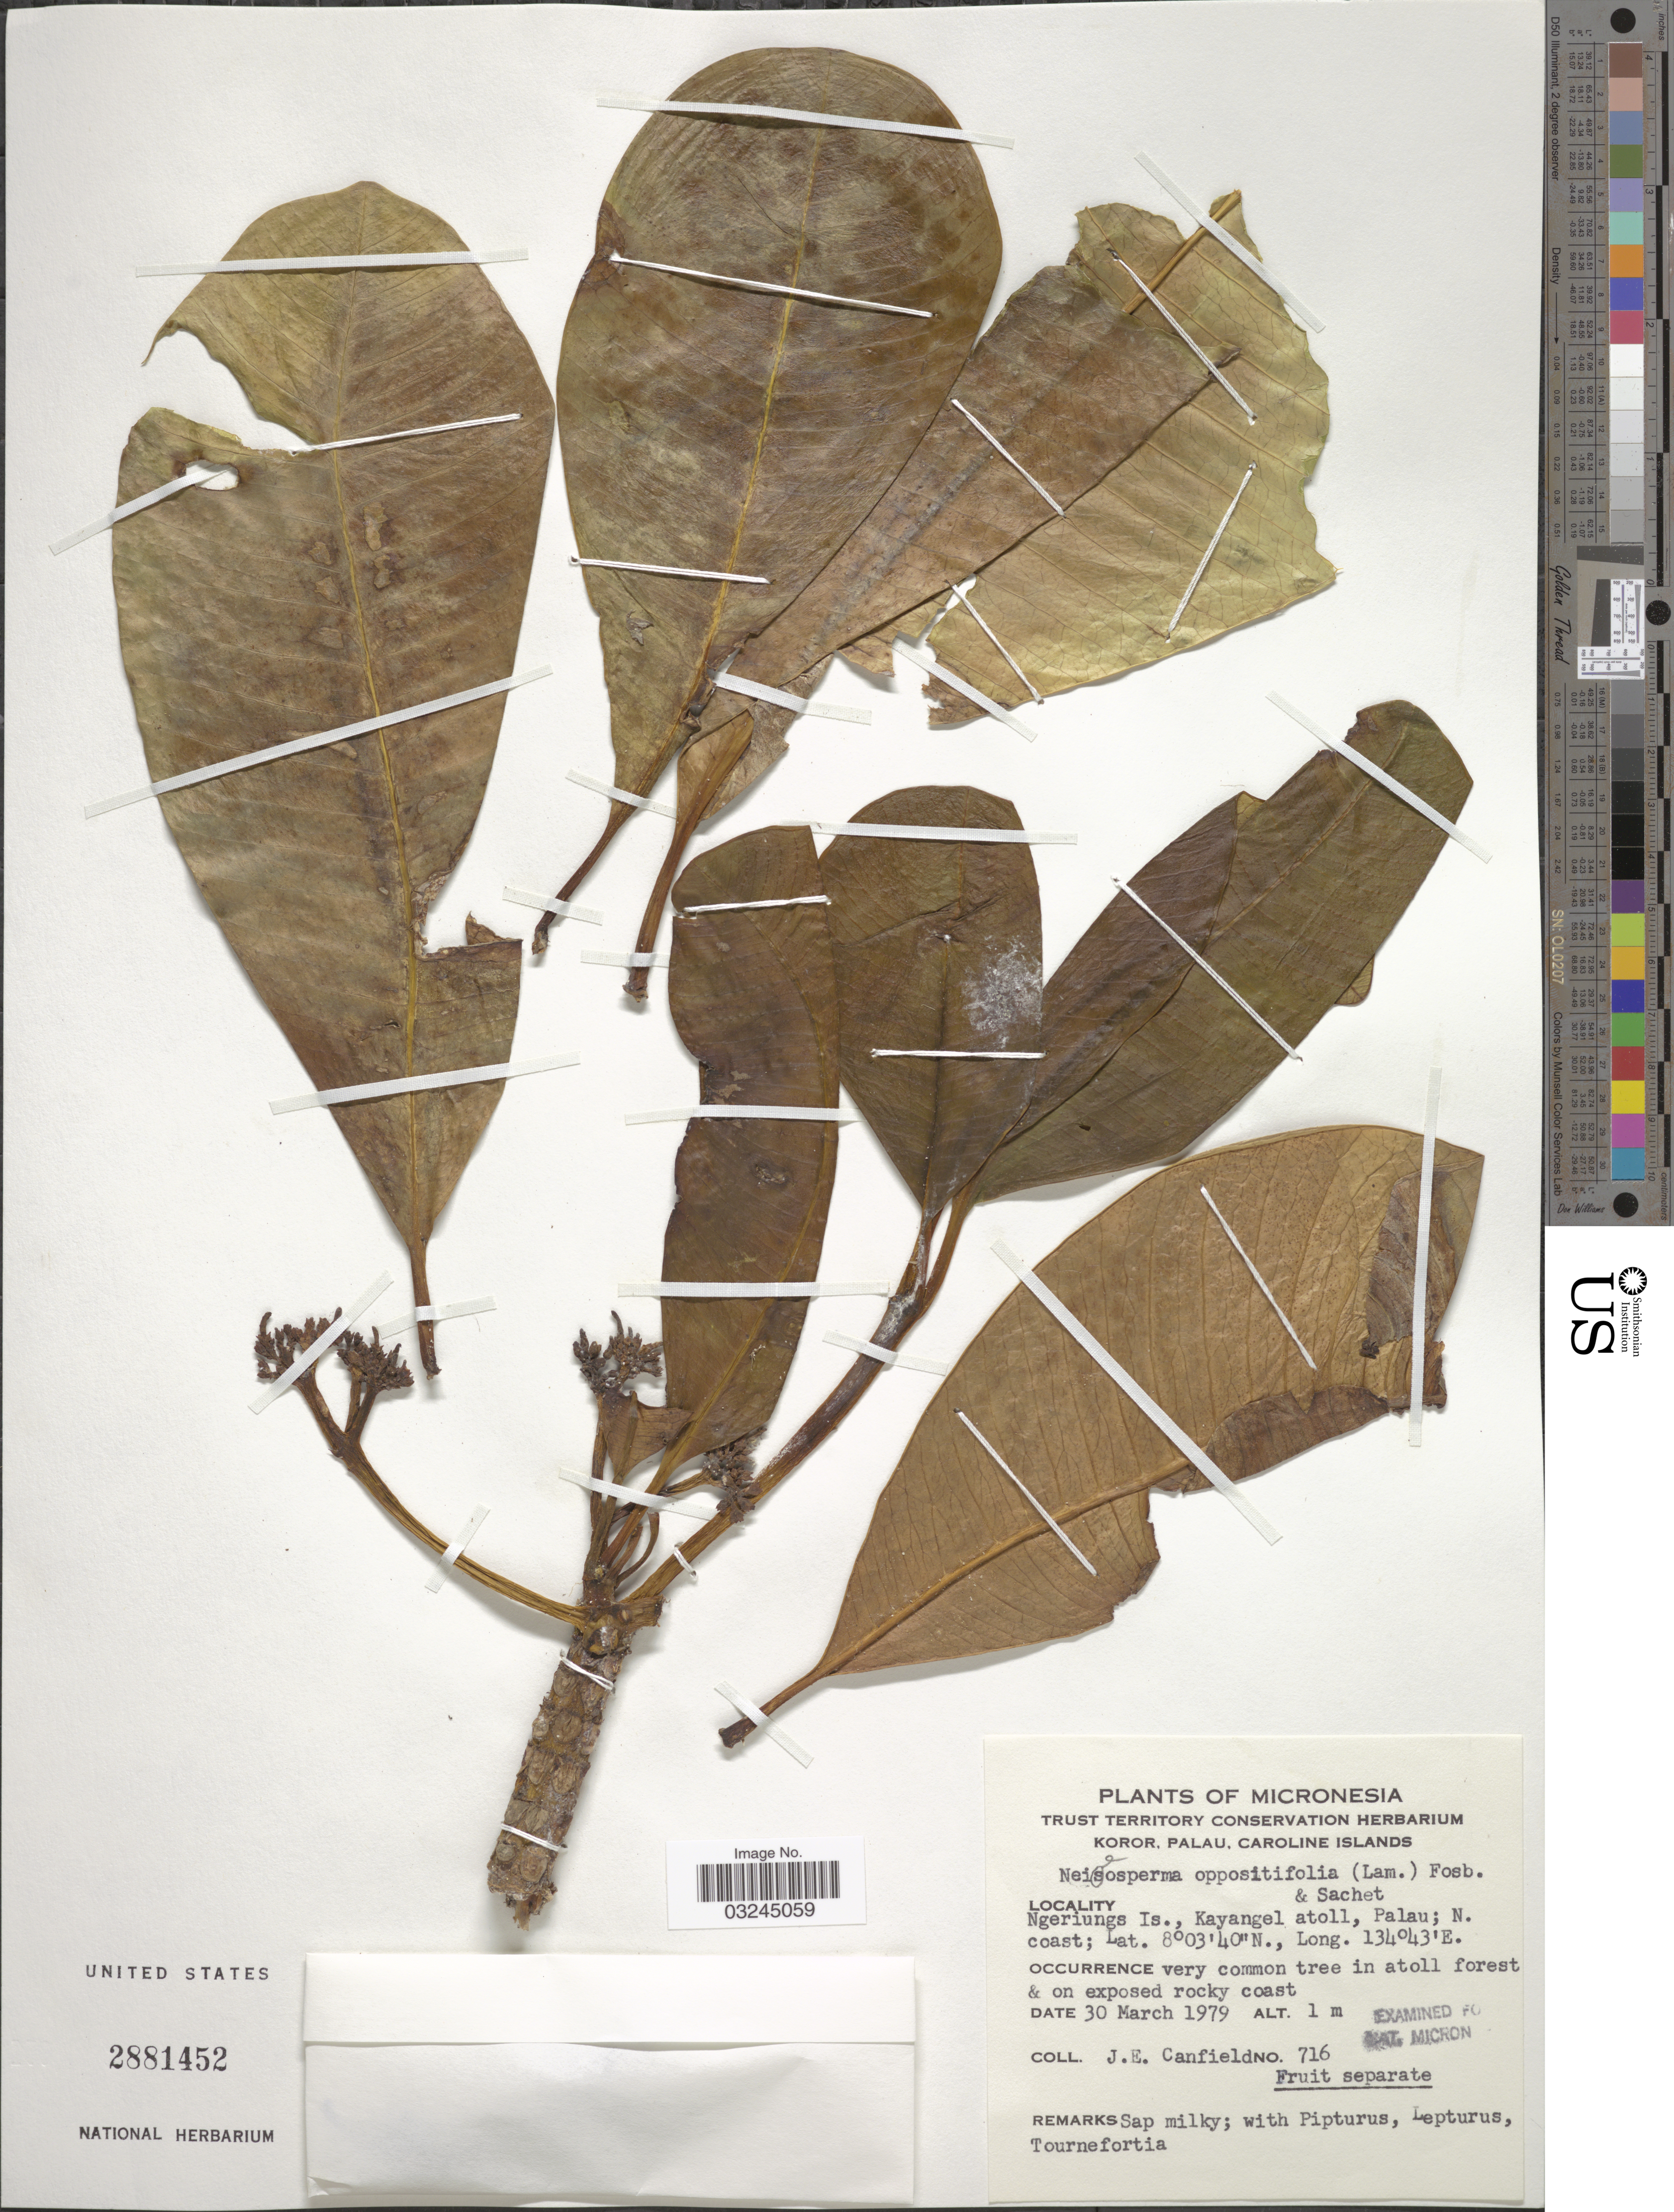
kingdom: Plantae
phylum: Tracheophyta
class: Magnoliopsida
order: Gentianales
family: Apocynaceae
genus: Ochrosia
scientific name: Ochrosia oppositifolia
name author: (Lam.) K. Schum.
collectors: J. E. Canfield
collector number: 716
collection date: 1979-03-30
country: Palau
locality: Micronesia. Ngeriungs Is., Kayangel atoll, Palau; N. coast.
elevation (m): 1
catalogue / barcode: US 2881452